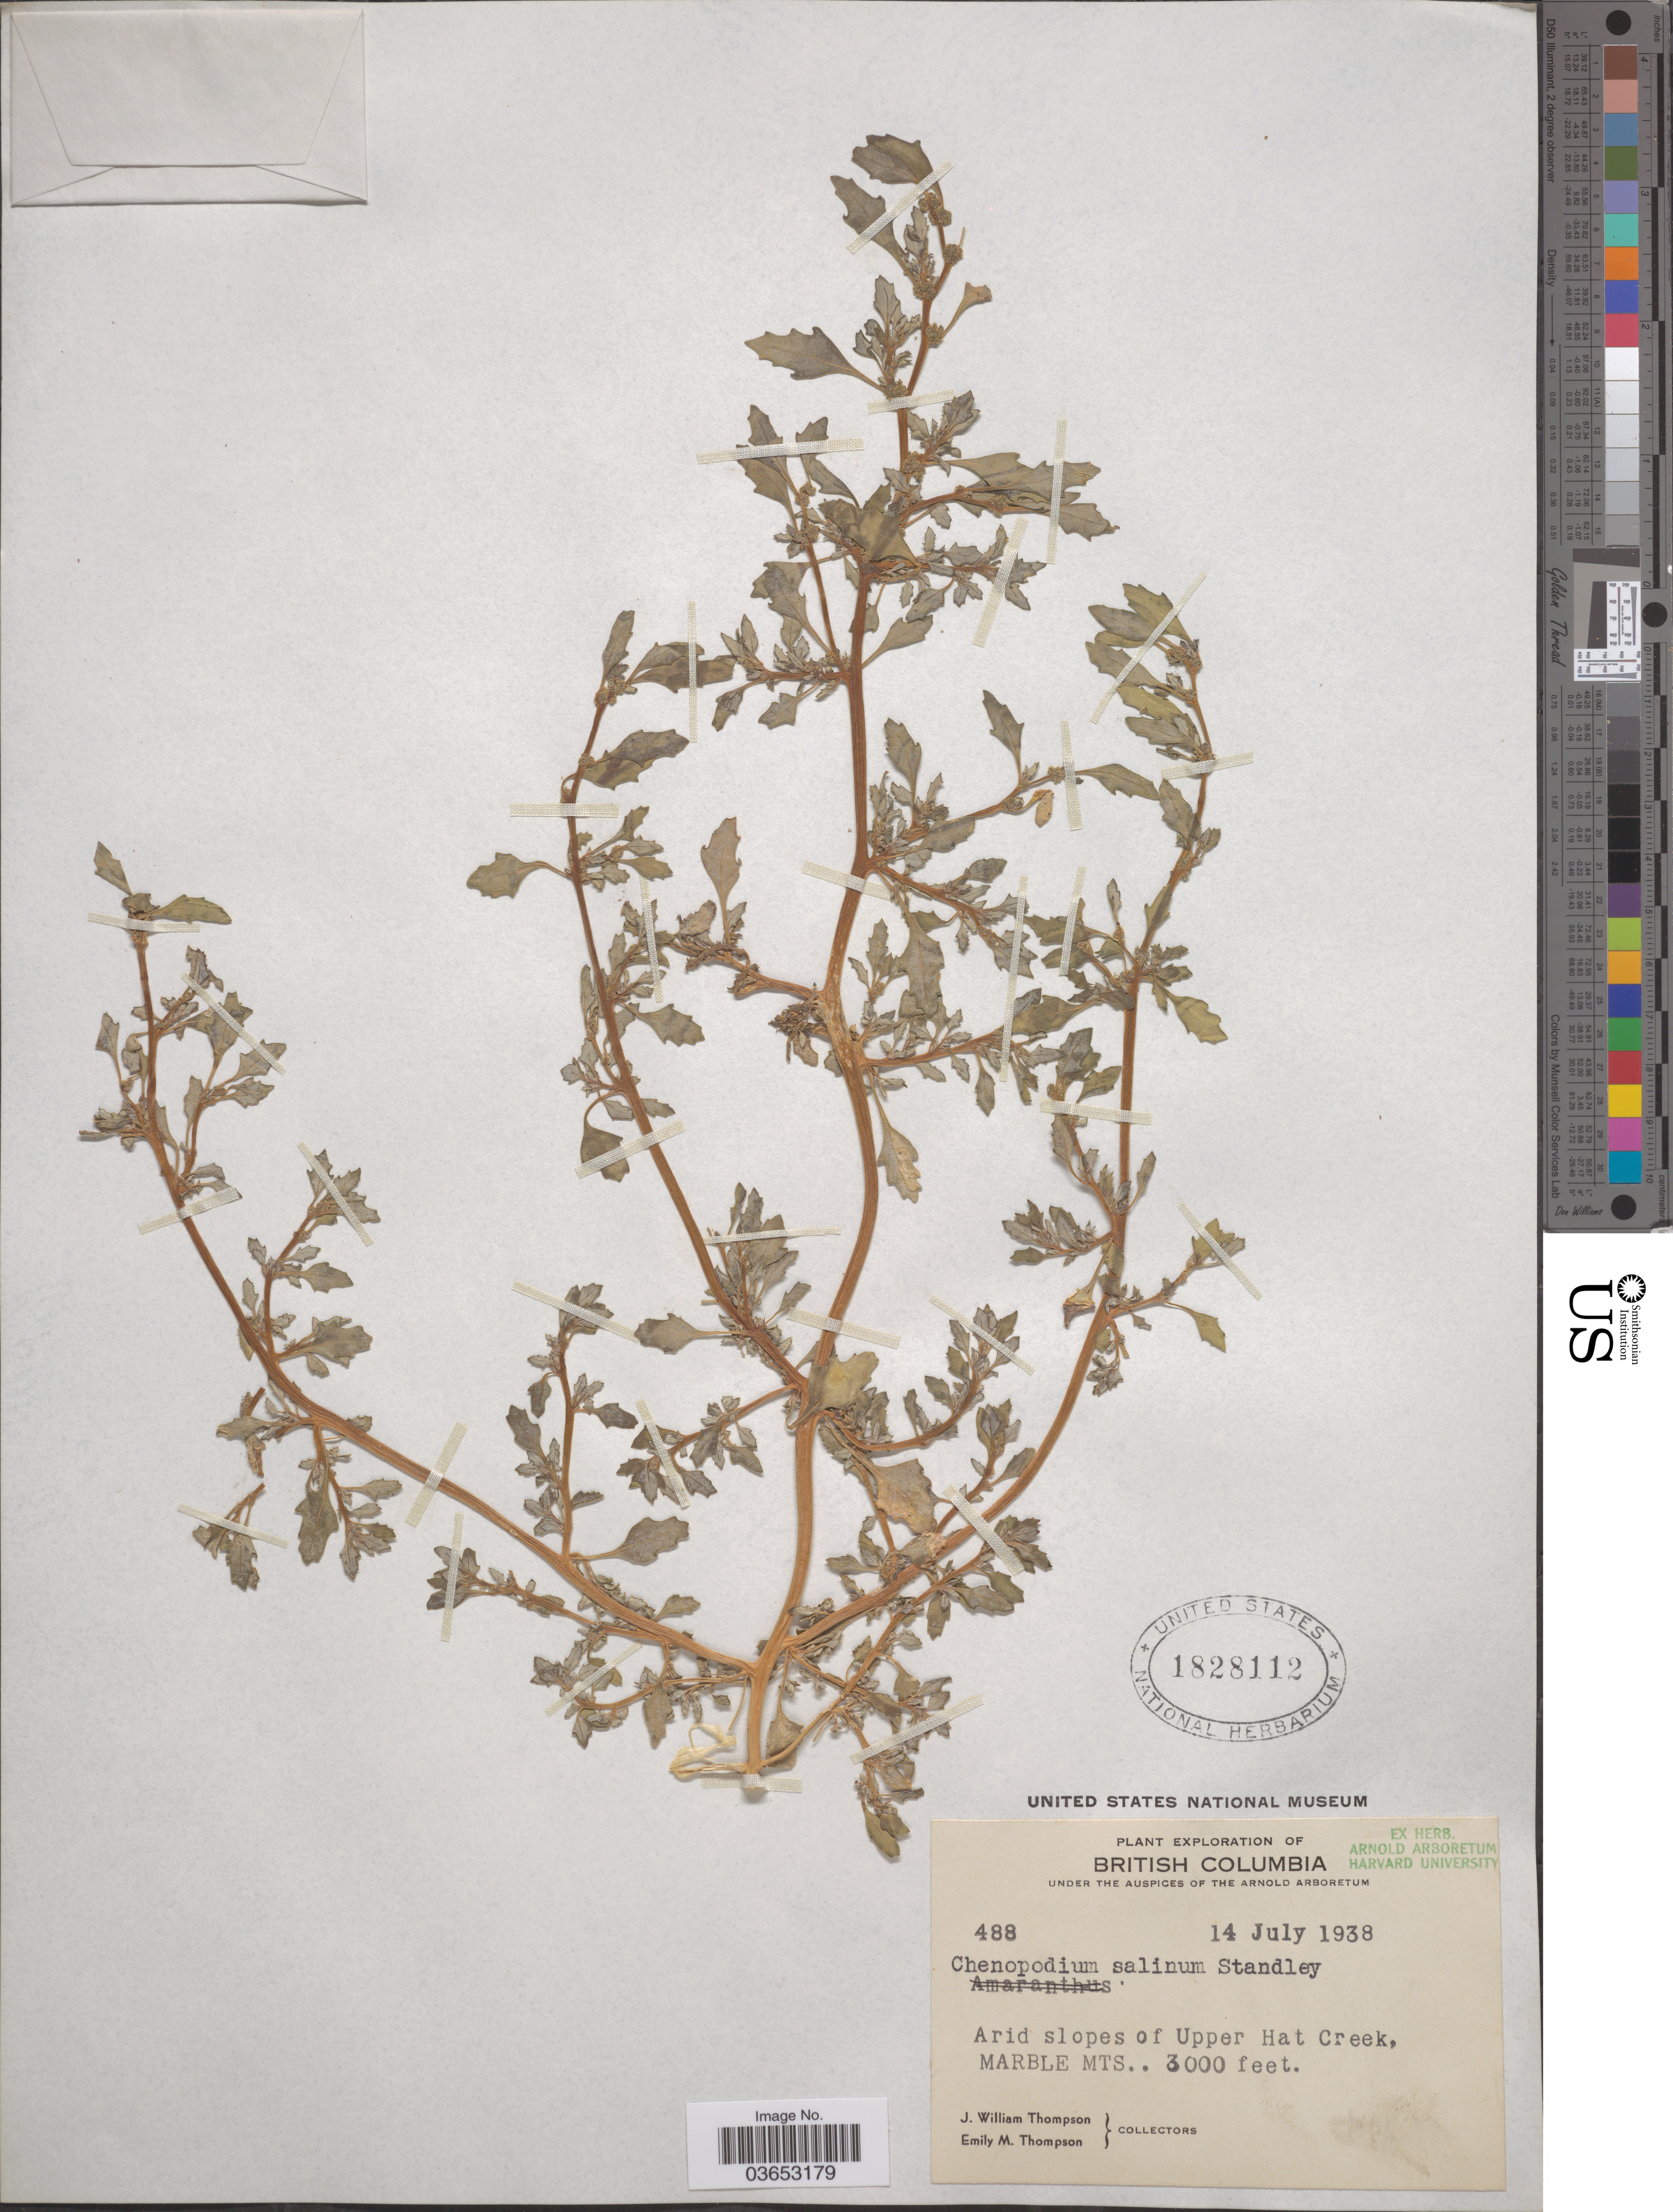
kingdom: Plantae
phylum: Tracheophyta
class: Magnoliopsida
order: Caryophyllales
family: Amaranthaceae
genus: Chenopodium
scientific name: Chenopodium glaucum subsp. salinum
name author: (Aellen) Aellen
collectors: J. W. Thompson & E. M. Thompson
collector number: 488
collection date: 1938-07-14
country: Canada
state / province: British Columbia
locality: Arid slopes of Upper Hat Creek, Marble Mts.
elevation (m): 914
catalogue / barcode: US 1828112